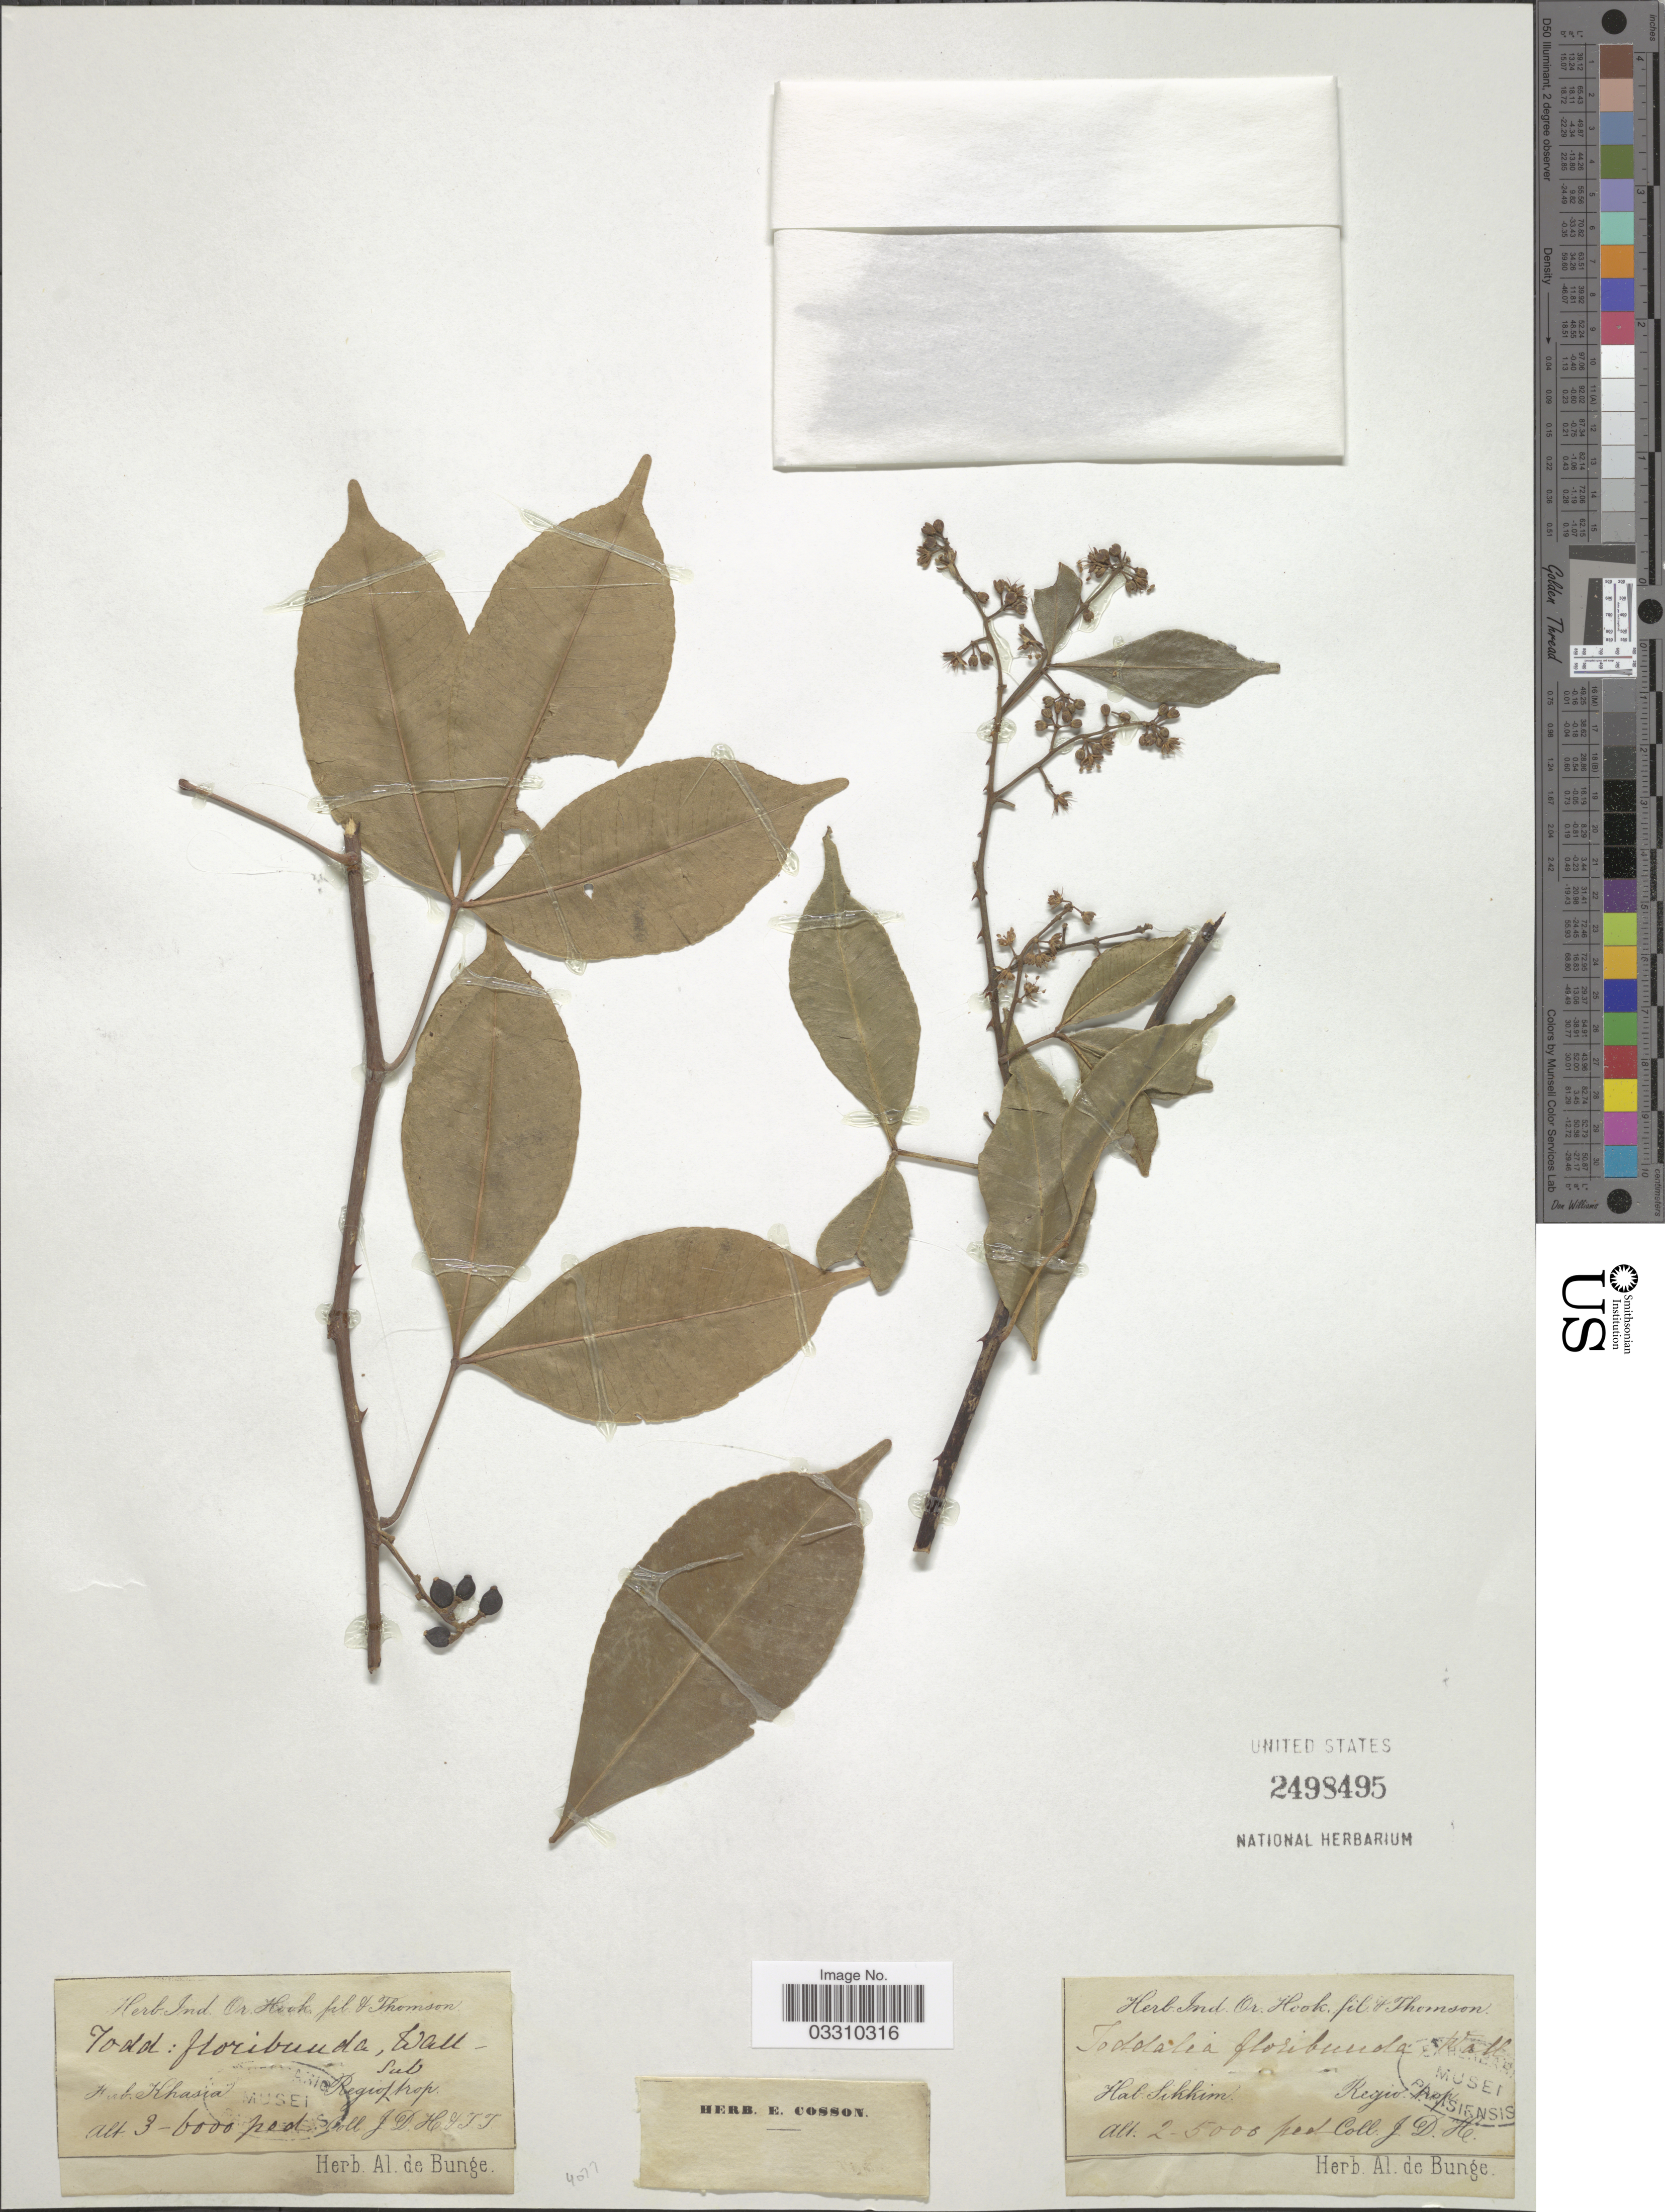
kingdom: Plantae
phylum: Tracheophyta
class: Magnoliopsida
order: Sapindales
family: Rutaceae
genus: Zanthoxylum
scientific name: Zanthoxylum asiaticum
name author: (L.) Appelhans et al.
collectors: J. D. Hooker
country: India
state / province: Sikkim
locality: Regio trop.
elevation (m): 610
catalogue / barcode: US 2498495-2